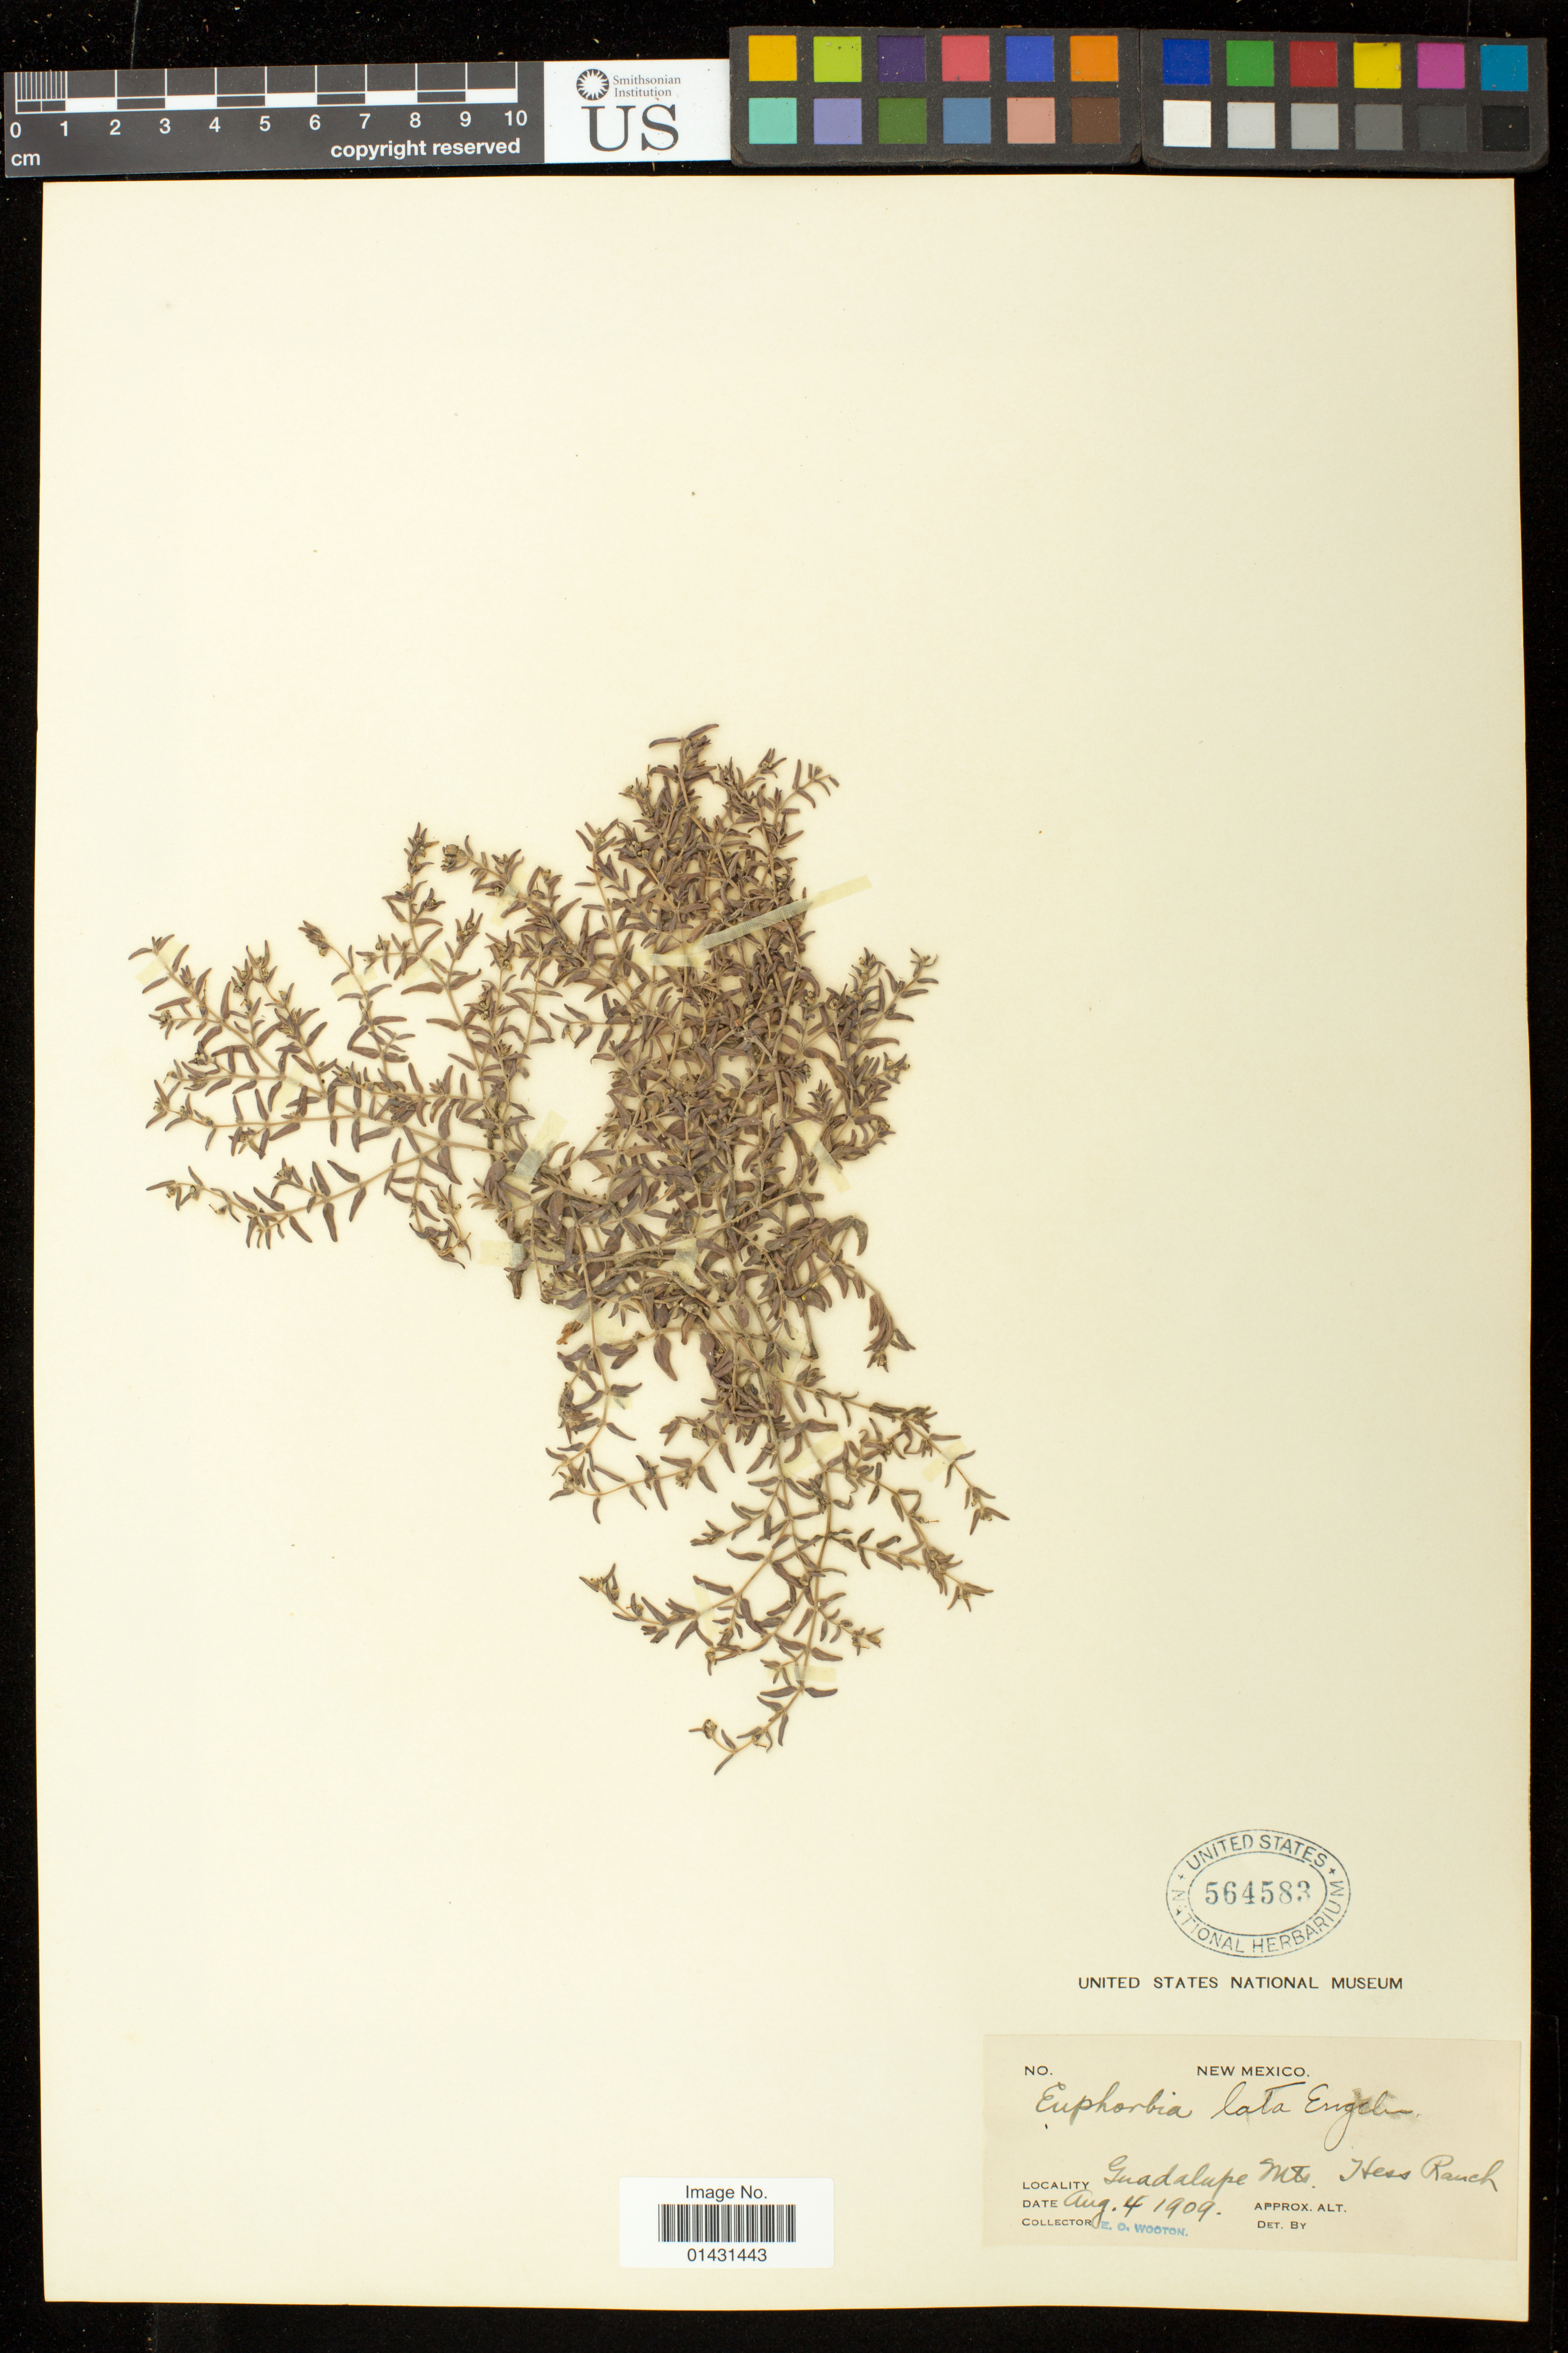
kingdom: Plantae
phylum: Tracheophyta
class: Magnoliopsida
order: Malpighiales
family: Euphorbiaceae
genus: Euphorbia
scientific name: Euphorbia laxa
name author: Drake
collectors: E. O. Wooton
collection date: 1909-08-04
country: United States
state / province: New Mexico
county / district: Hidalgo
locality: Guadalupe Mts. Hess Ranch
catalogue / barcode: US 564583